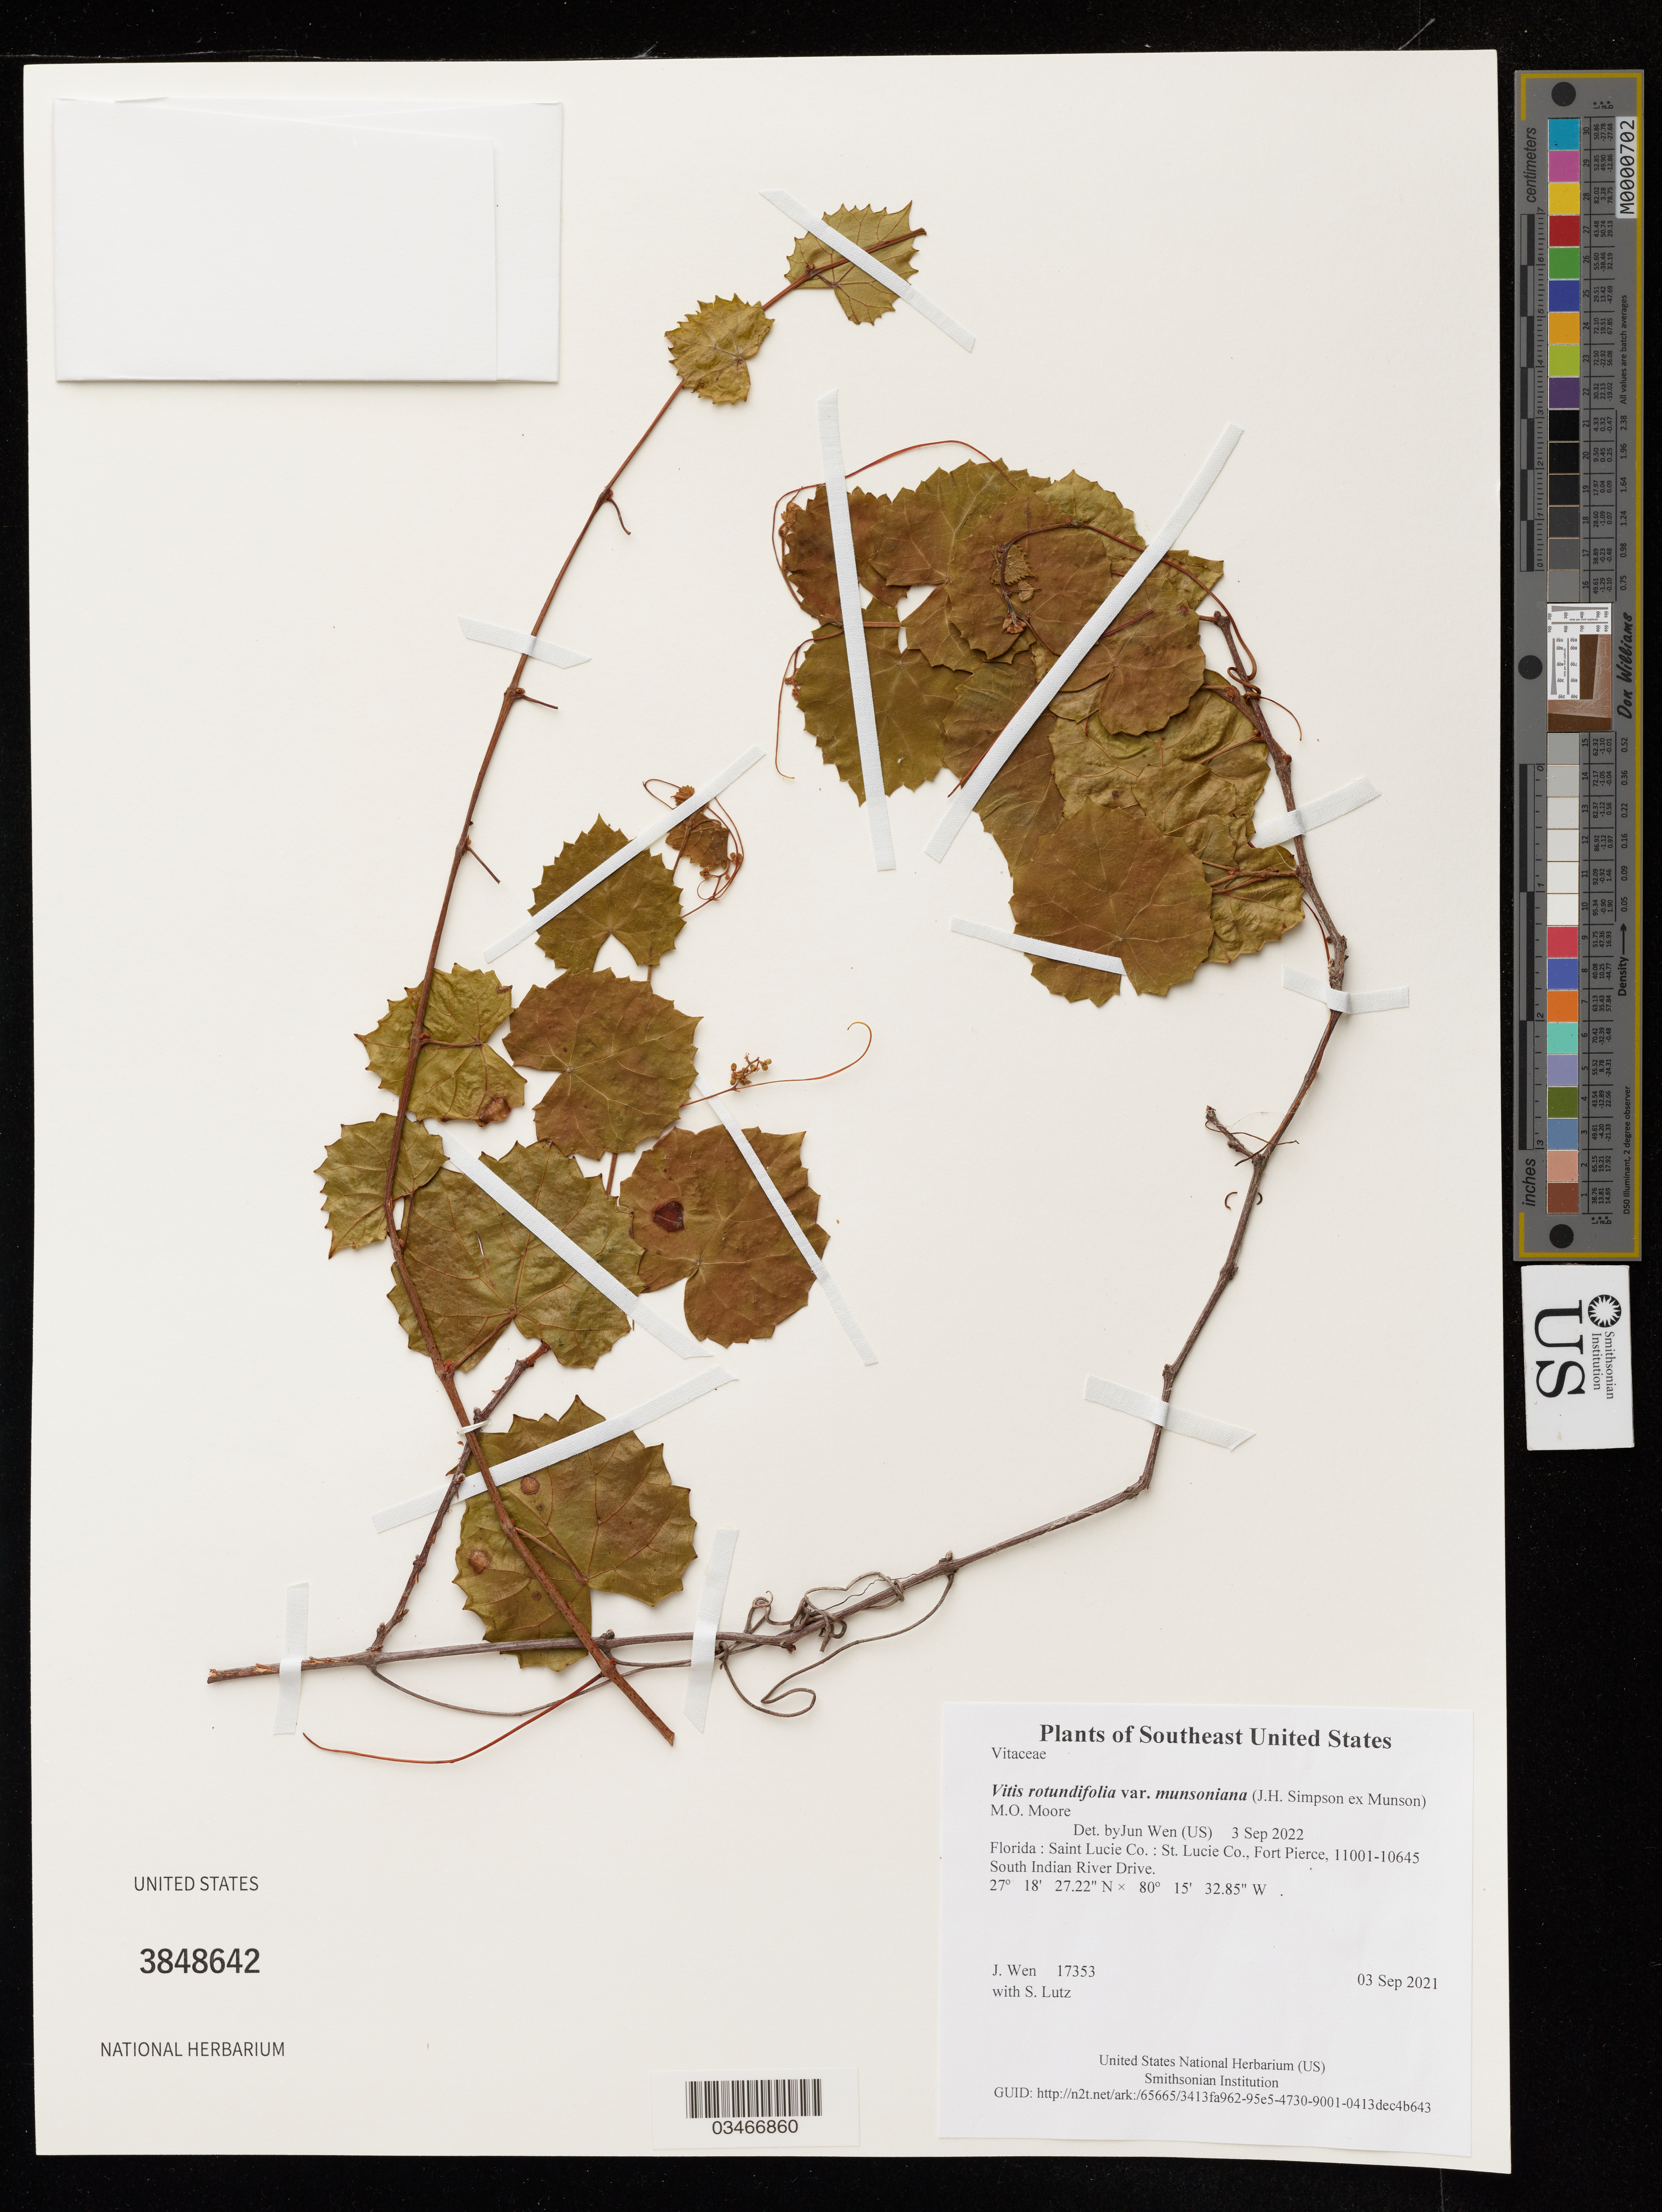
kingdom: Plantae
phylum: Tracheophyta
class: Magnoliopsida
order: Vitales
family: Vitaceae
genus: Vitis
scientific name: Vitis rotundifolia var. munsoniana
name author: (J.H. Simpson ex Munson) M.O. Moore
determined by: Wen, Jun, (BOT), Smithsonian Institution - National Museum of Natural History (UNITED STATES)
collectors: J. Wen & S. Lutz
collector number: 17353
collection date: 2021-09-03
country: United States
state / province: Florida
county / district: Saint Lucie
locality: St. Lucie Co., Fort Pierce, 11001-10645 South Indian River Drive.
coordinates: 27.307561 N, 80.259126 W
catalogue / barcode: US 3848642